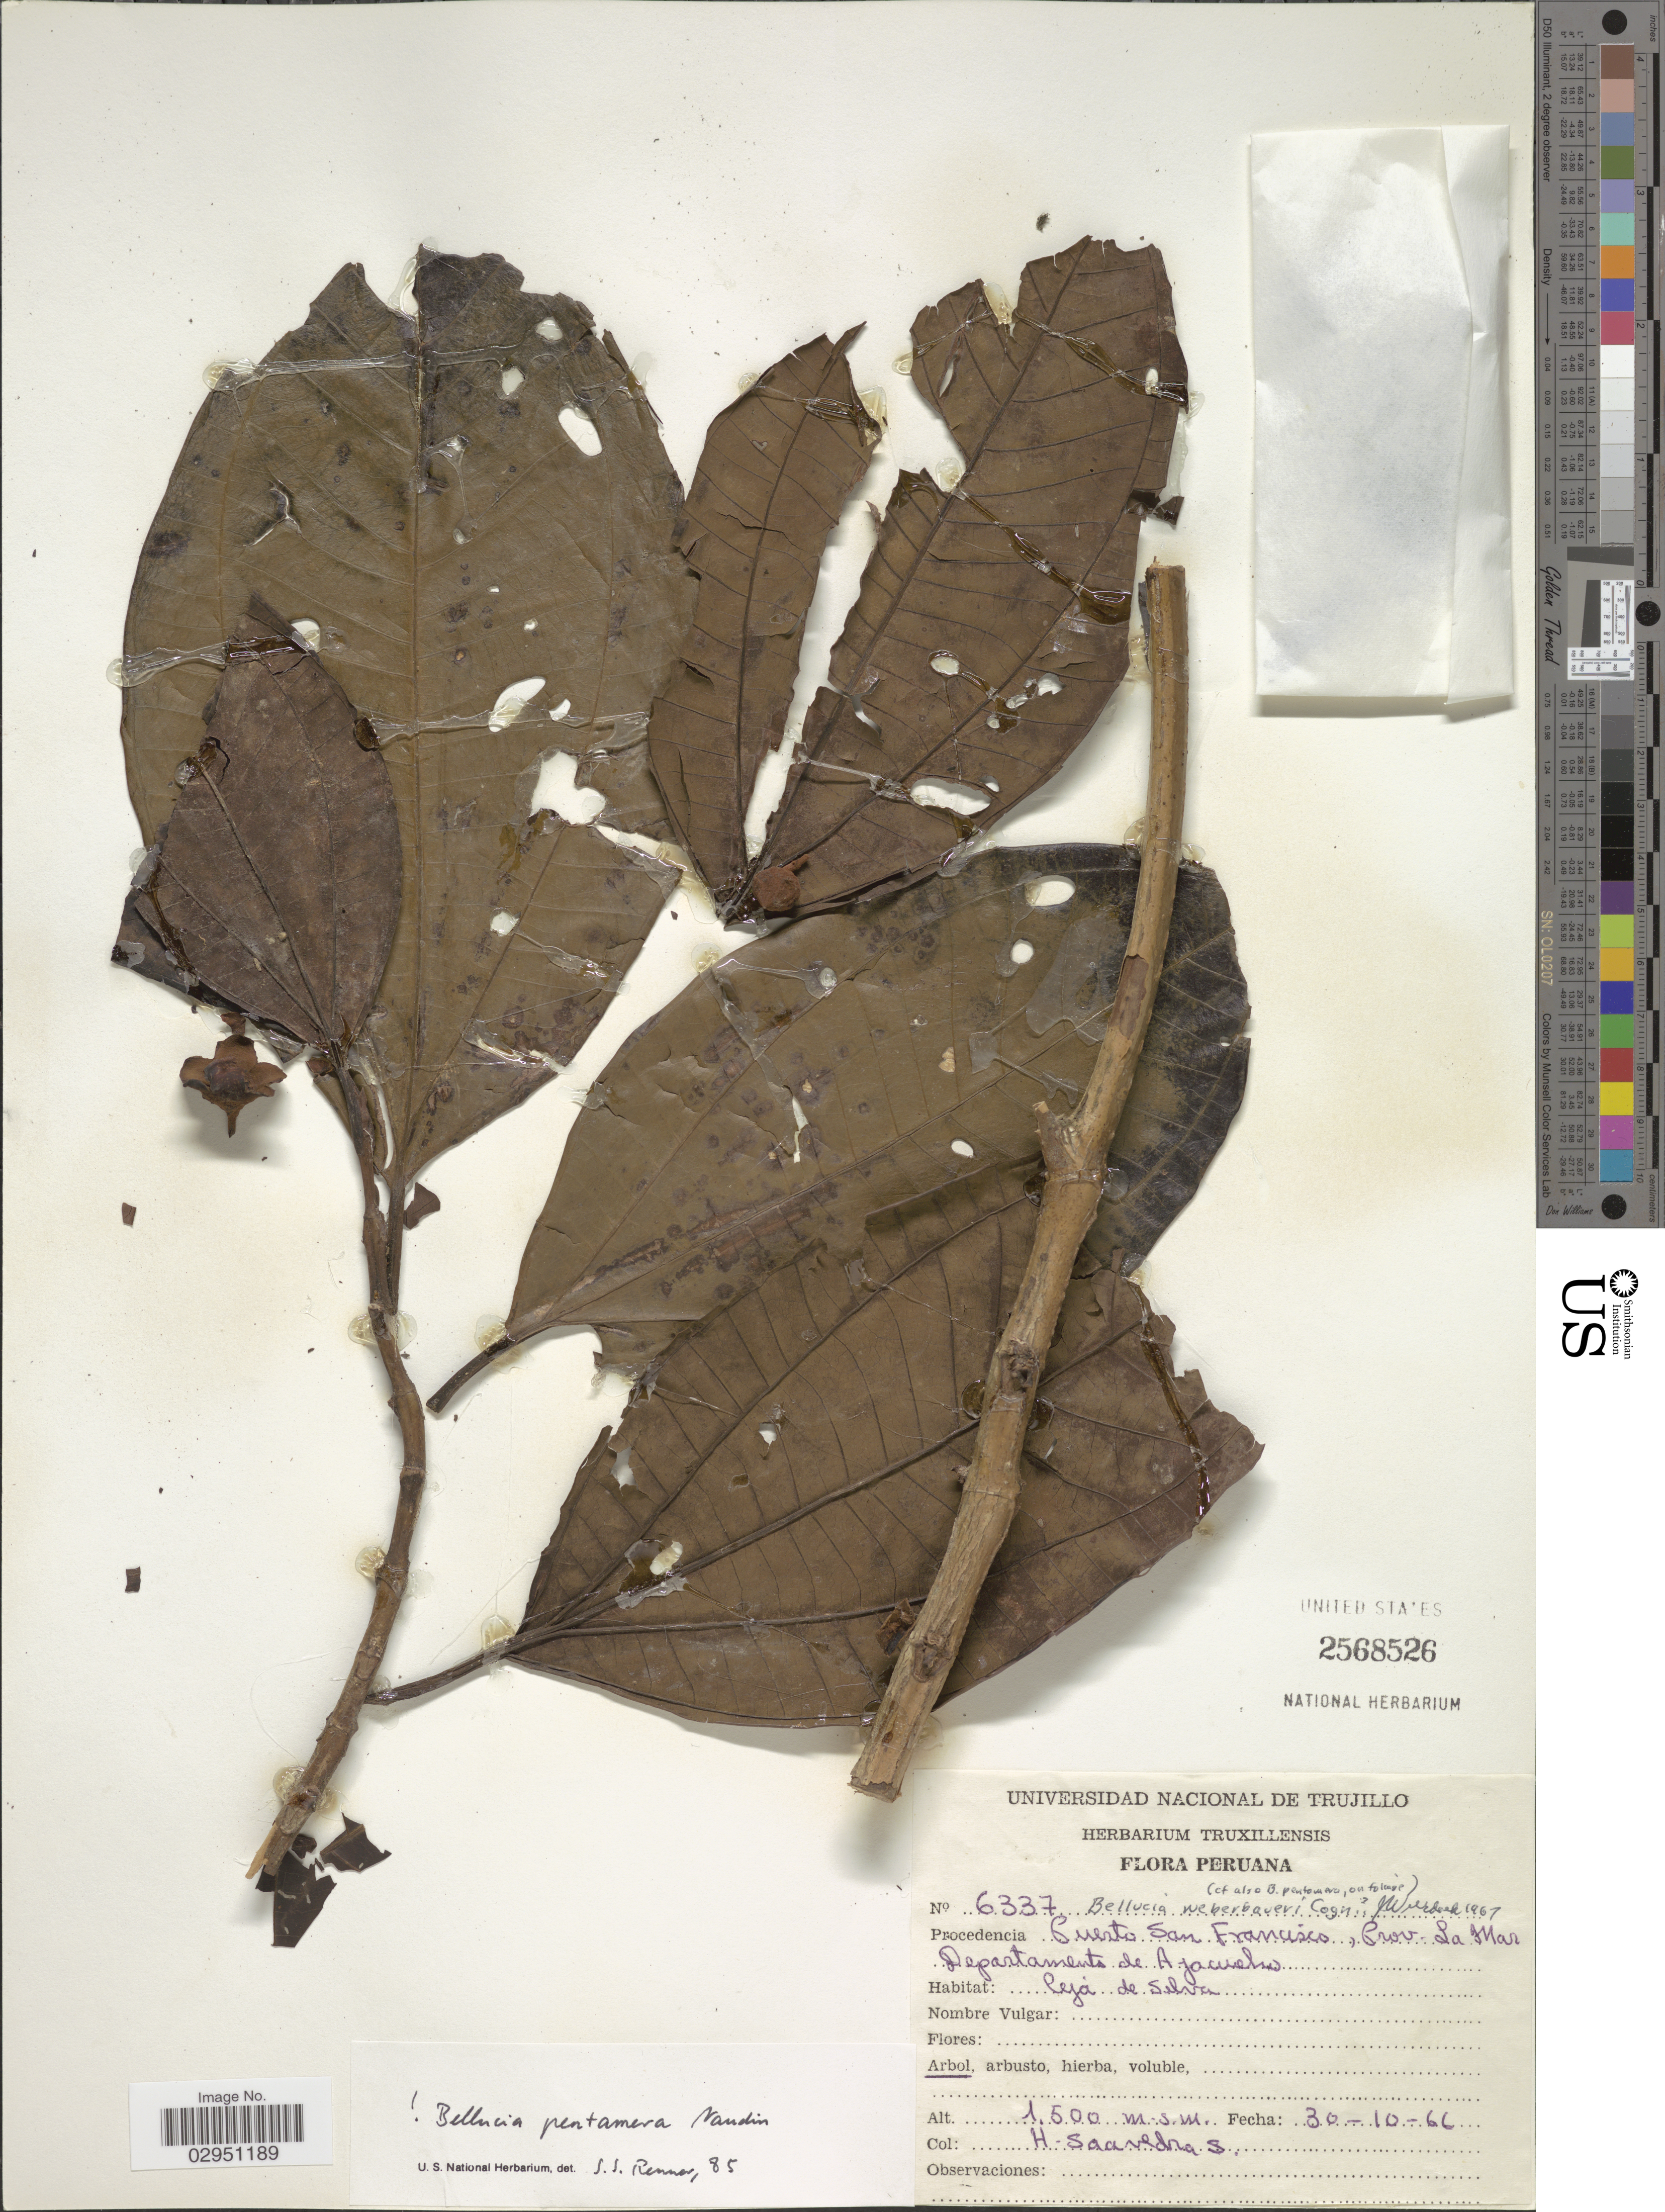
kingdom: Plantae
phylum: Tracheophyta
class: Magnoliopsida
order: Myrtales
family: Melastomataceae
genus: Bellucia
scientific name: Bellucia pentamera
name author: Naudin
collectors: H. Saavedra S.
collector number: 6337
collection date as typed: Transcribed d/m/y: 30/10/66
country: Peru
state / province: Ayacucho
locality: Puerto San Francisco, Prov. La Mar. Departamento de Ayacucho.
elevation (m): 1500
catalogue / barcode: US 2568526